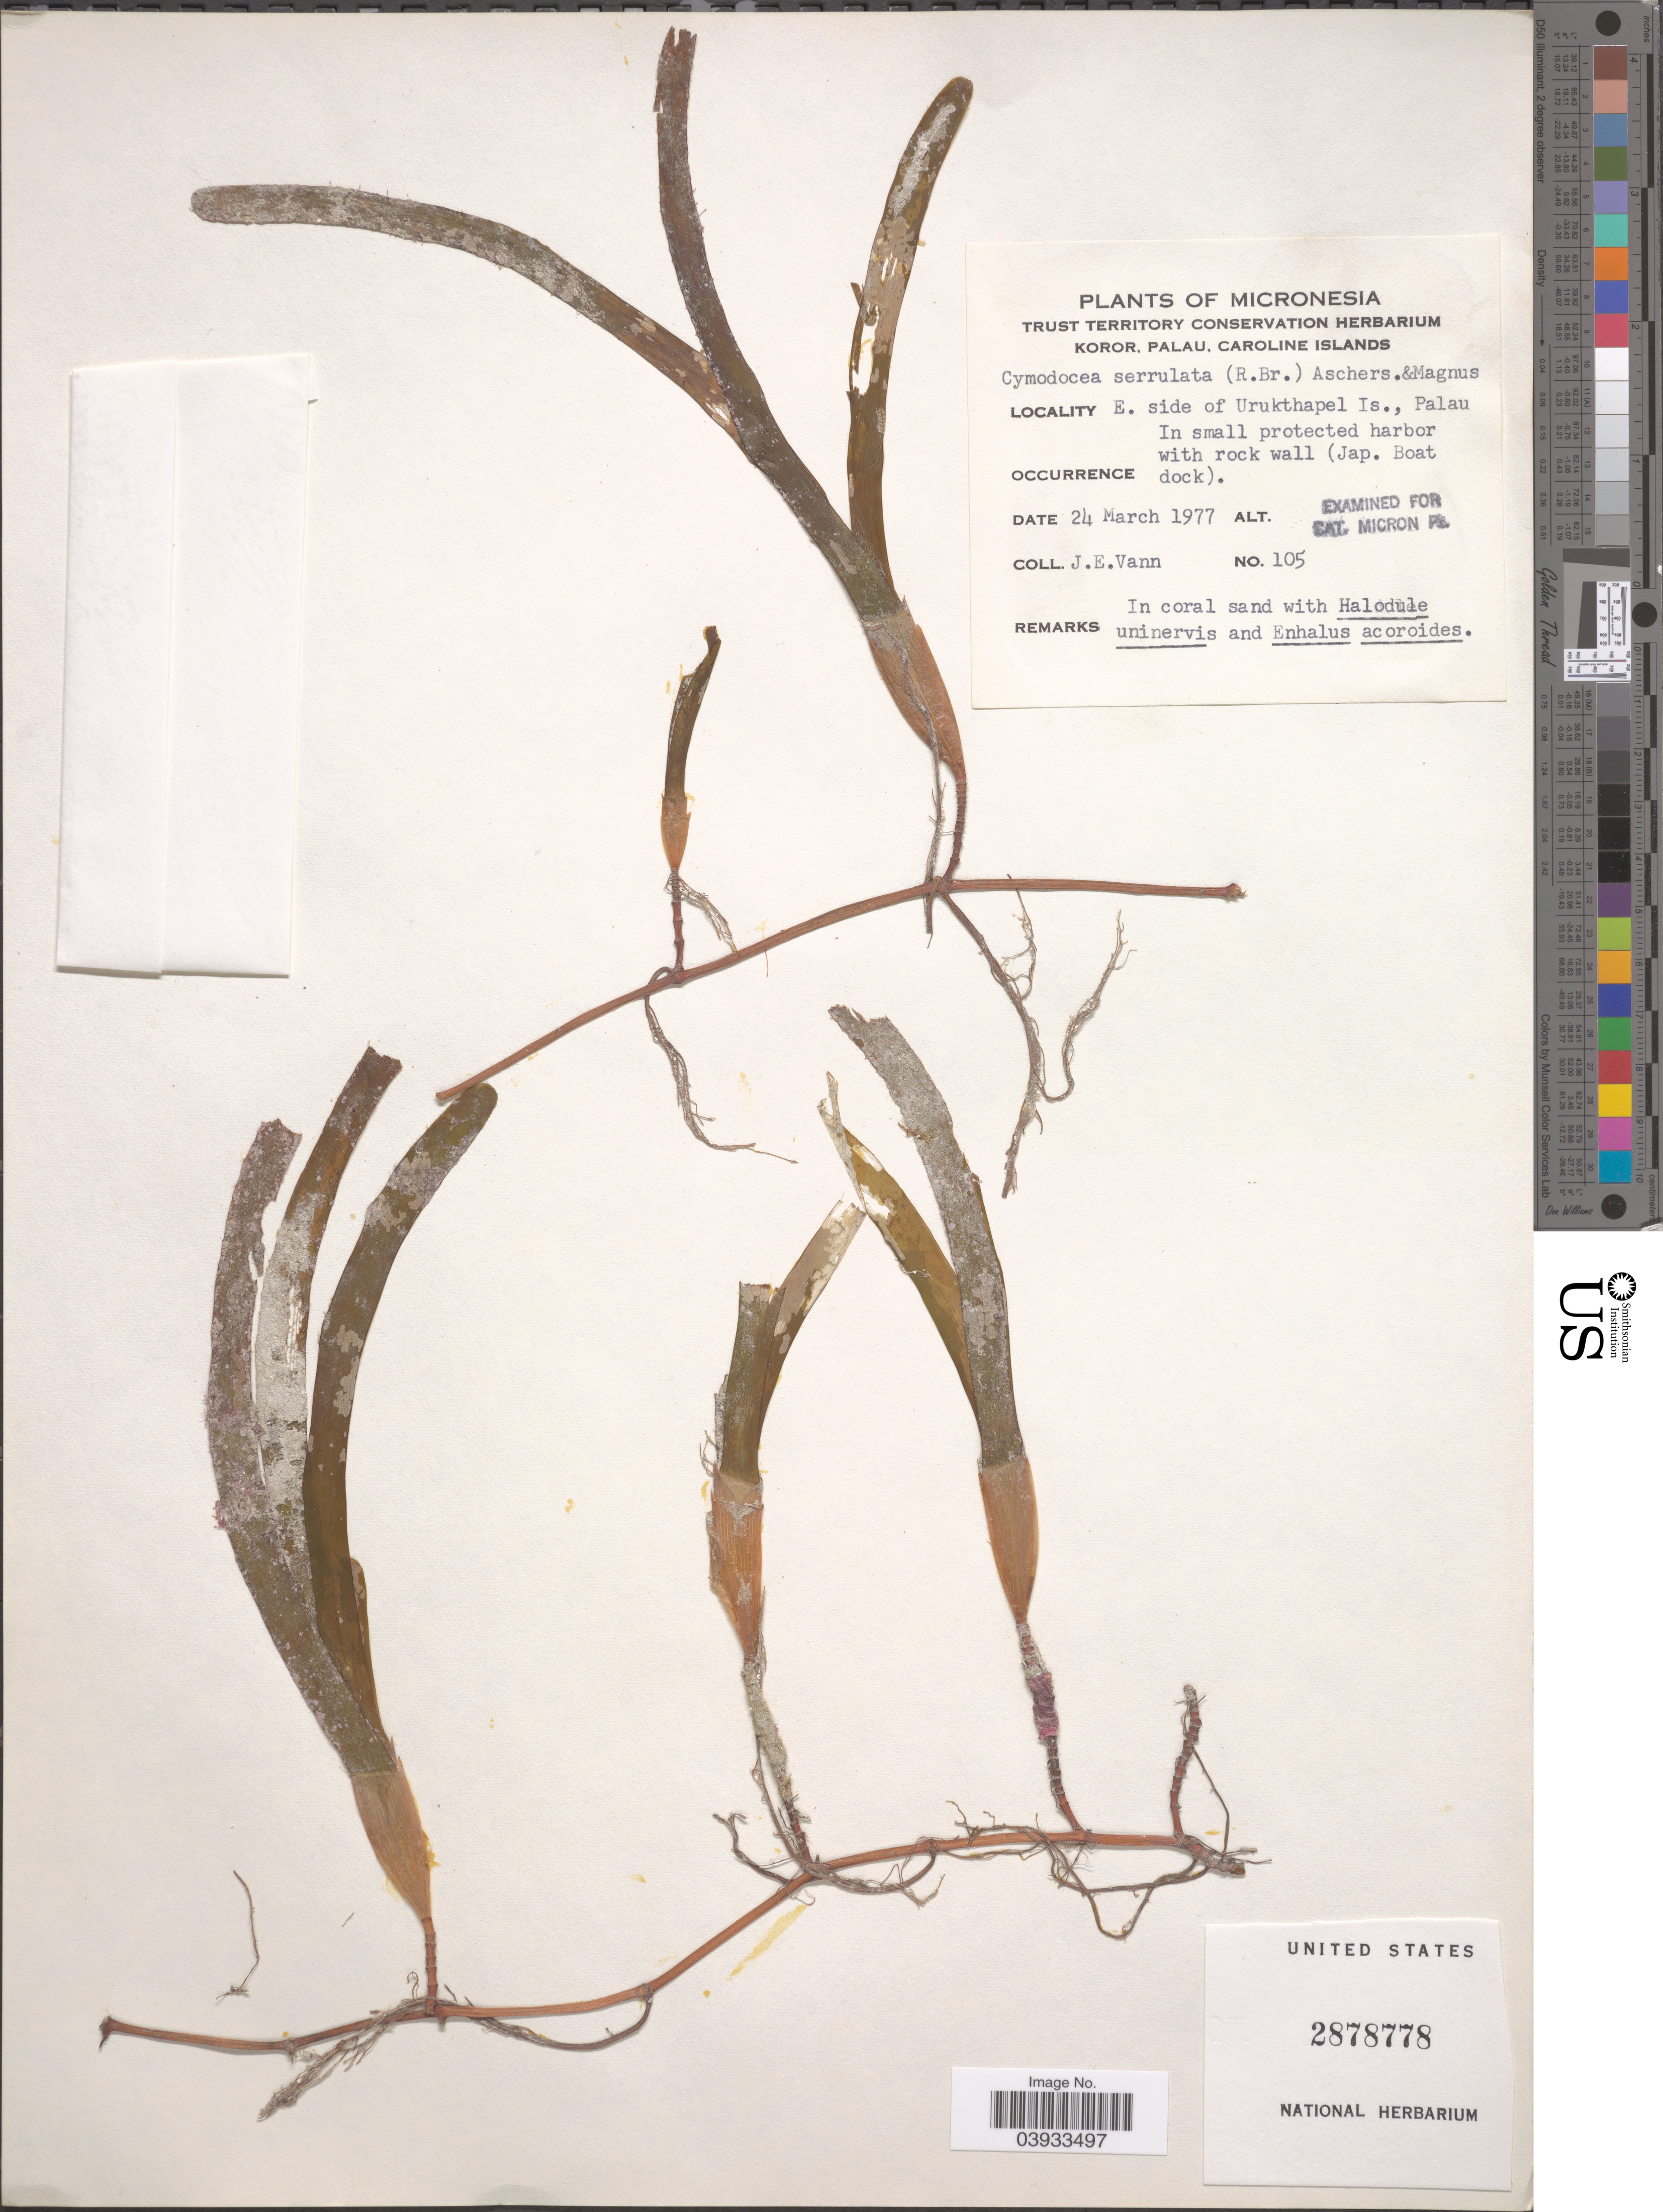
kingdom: Plantae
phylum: Tracheophyta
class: Liliopsida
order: Alismatales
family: Cymodoceaceae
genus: Cymodocea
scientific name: Cymodocea serrulata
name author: (R. Br.) Magnus & Ashers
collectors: J. Vann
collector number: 105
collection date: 1977-03-24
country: Palau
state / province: Koror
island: Ngeruktabel [Urukthapel]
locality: Micronesia. E. side of Urukthapel Is., Palau. (Jap. Boat dock).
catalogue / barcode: US 2878778